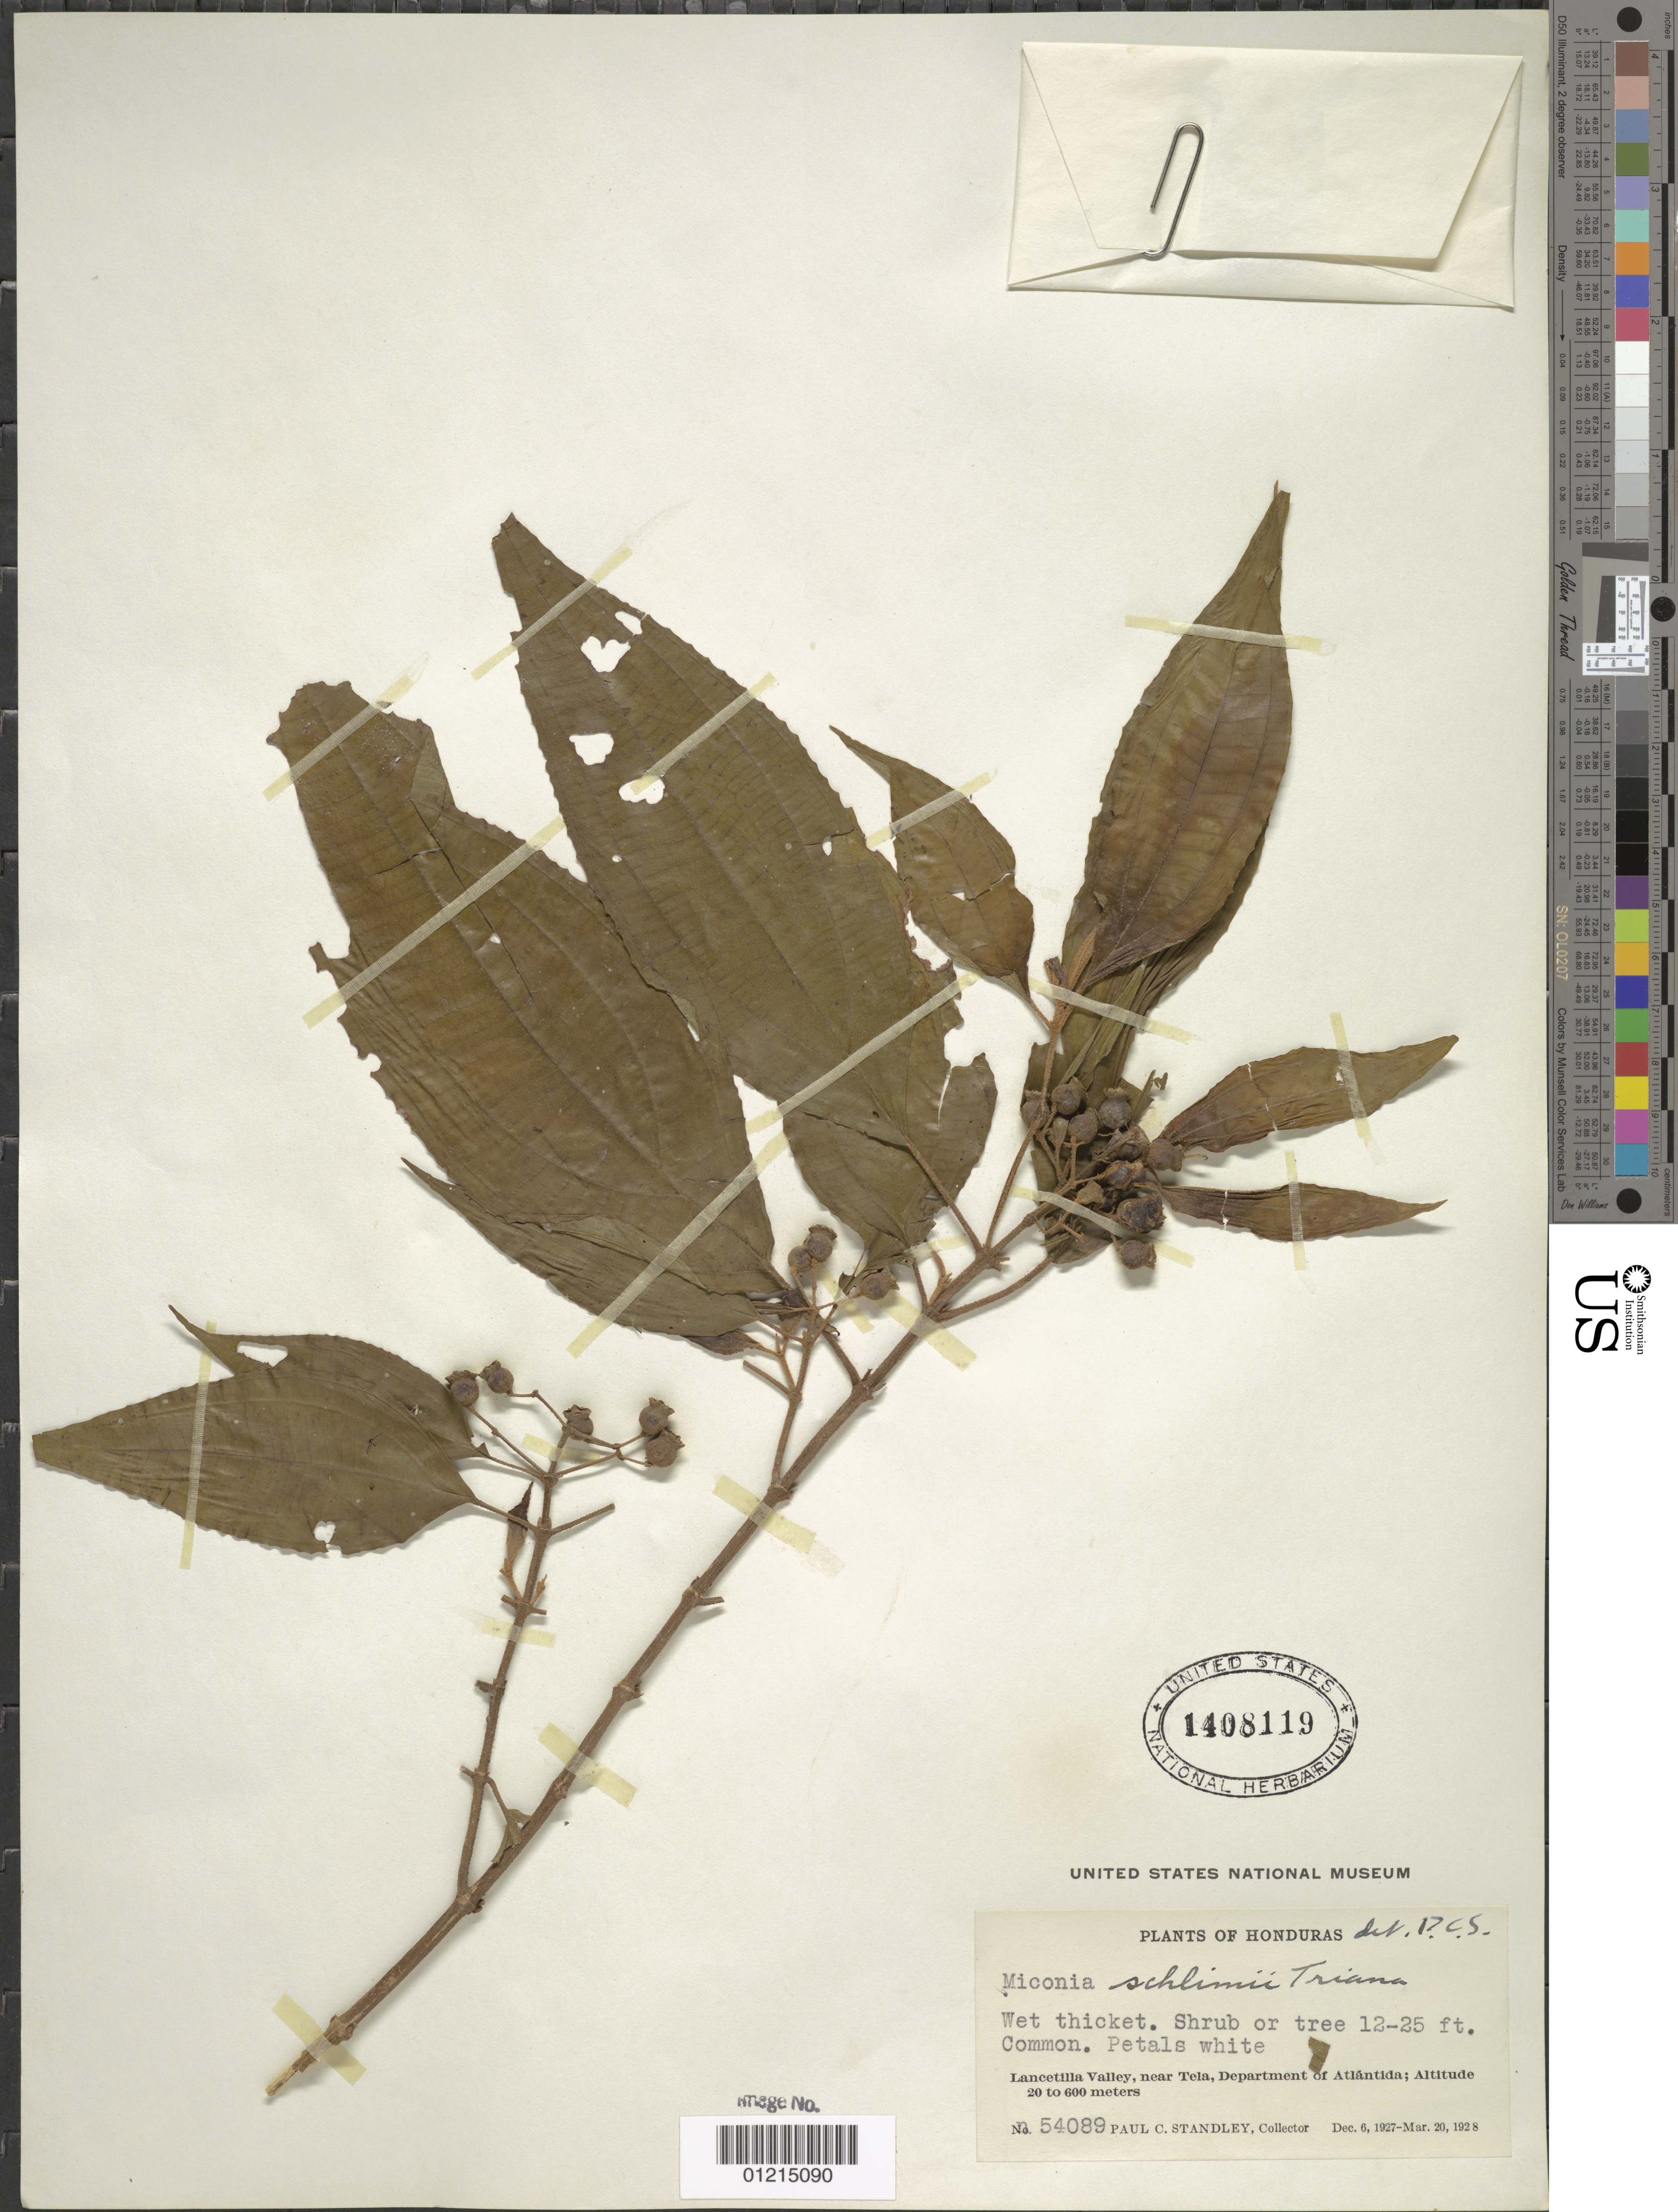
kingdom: Plantae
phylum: Tracheophyta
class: Magnoliopsida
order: Myrtales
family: Melastomataceae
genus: Miconia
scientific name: Miconia schlimii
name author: Triana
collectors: P. C. Standley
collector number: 54089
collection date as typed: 06 Dec 1927 to 20 Mar 1928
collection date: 1927-12-06/1928-03-20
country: Honduras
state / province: Atlántida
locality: Lancetilla Valley, near Tela, Department of Atlántida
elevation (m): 20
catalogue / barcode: US 1408119